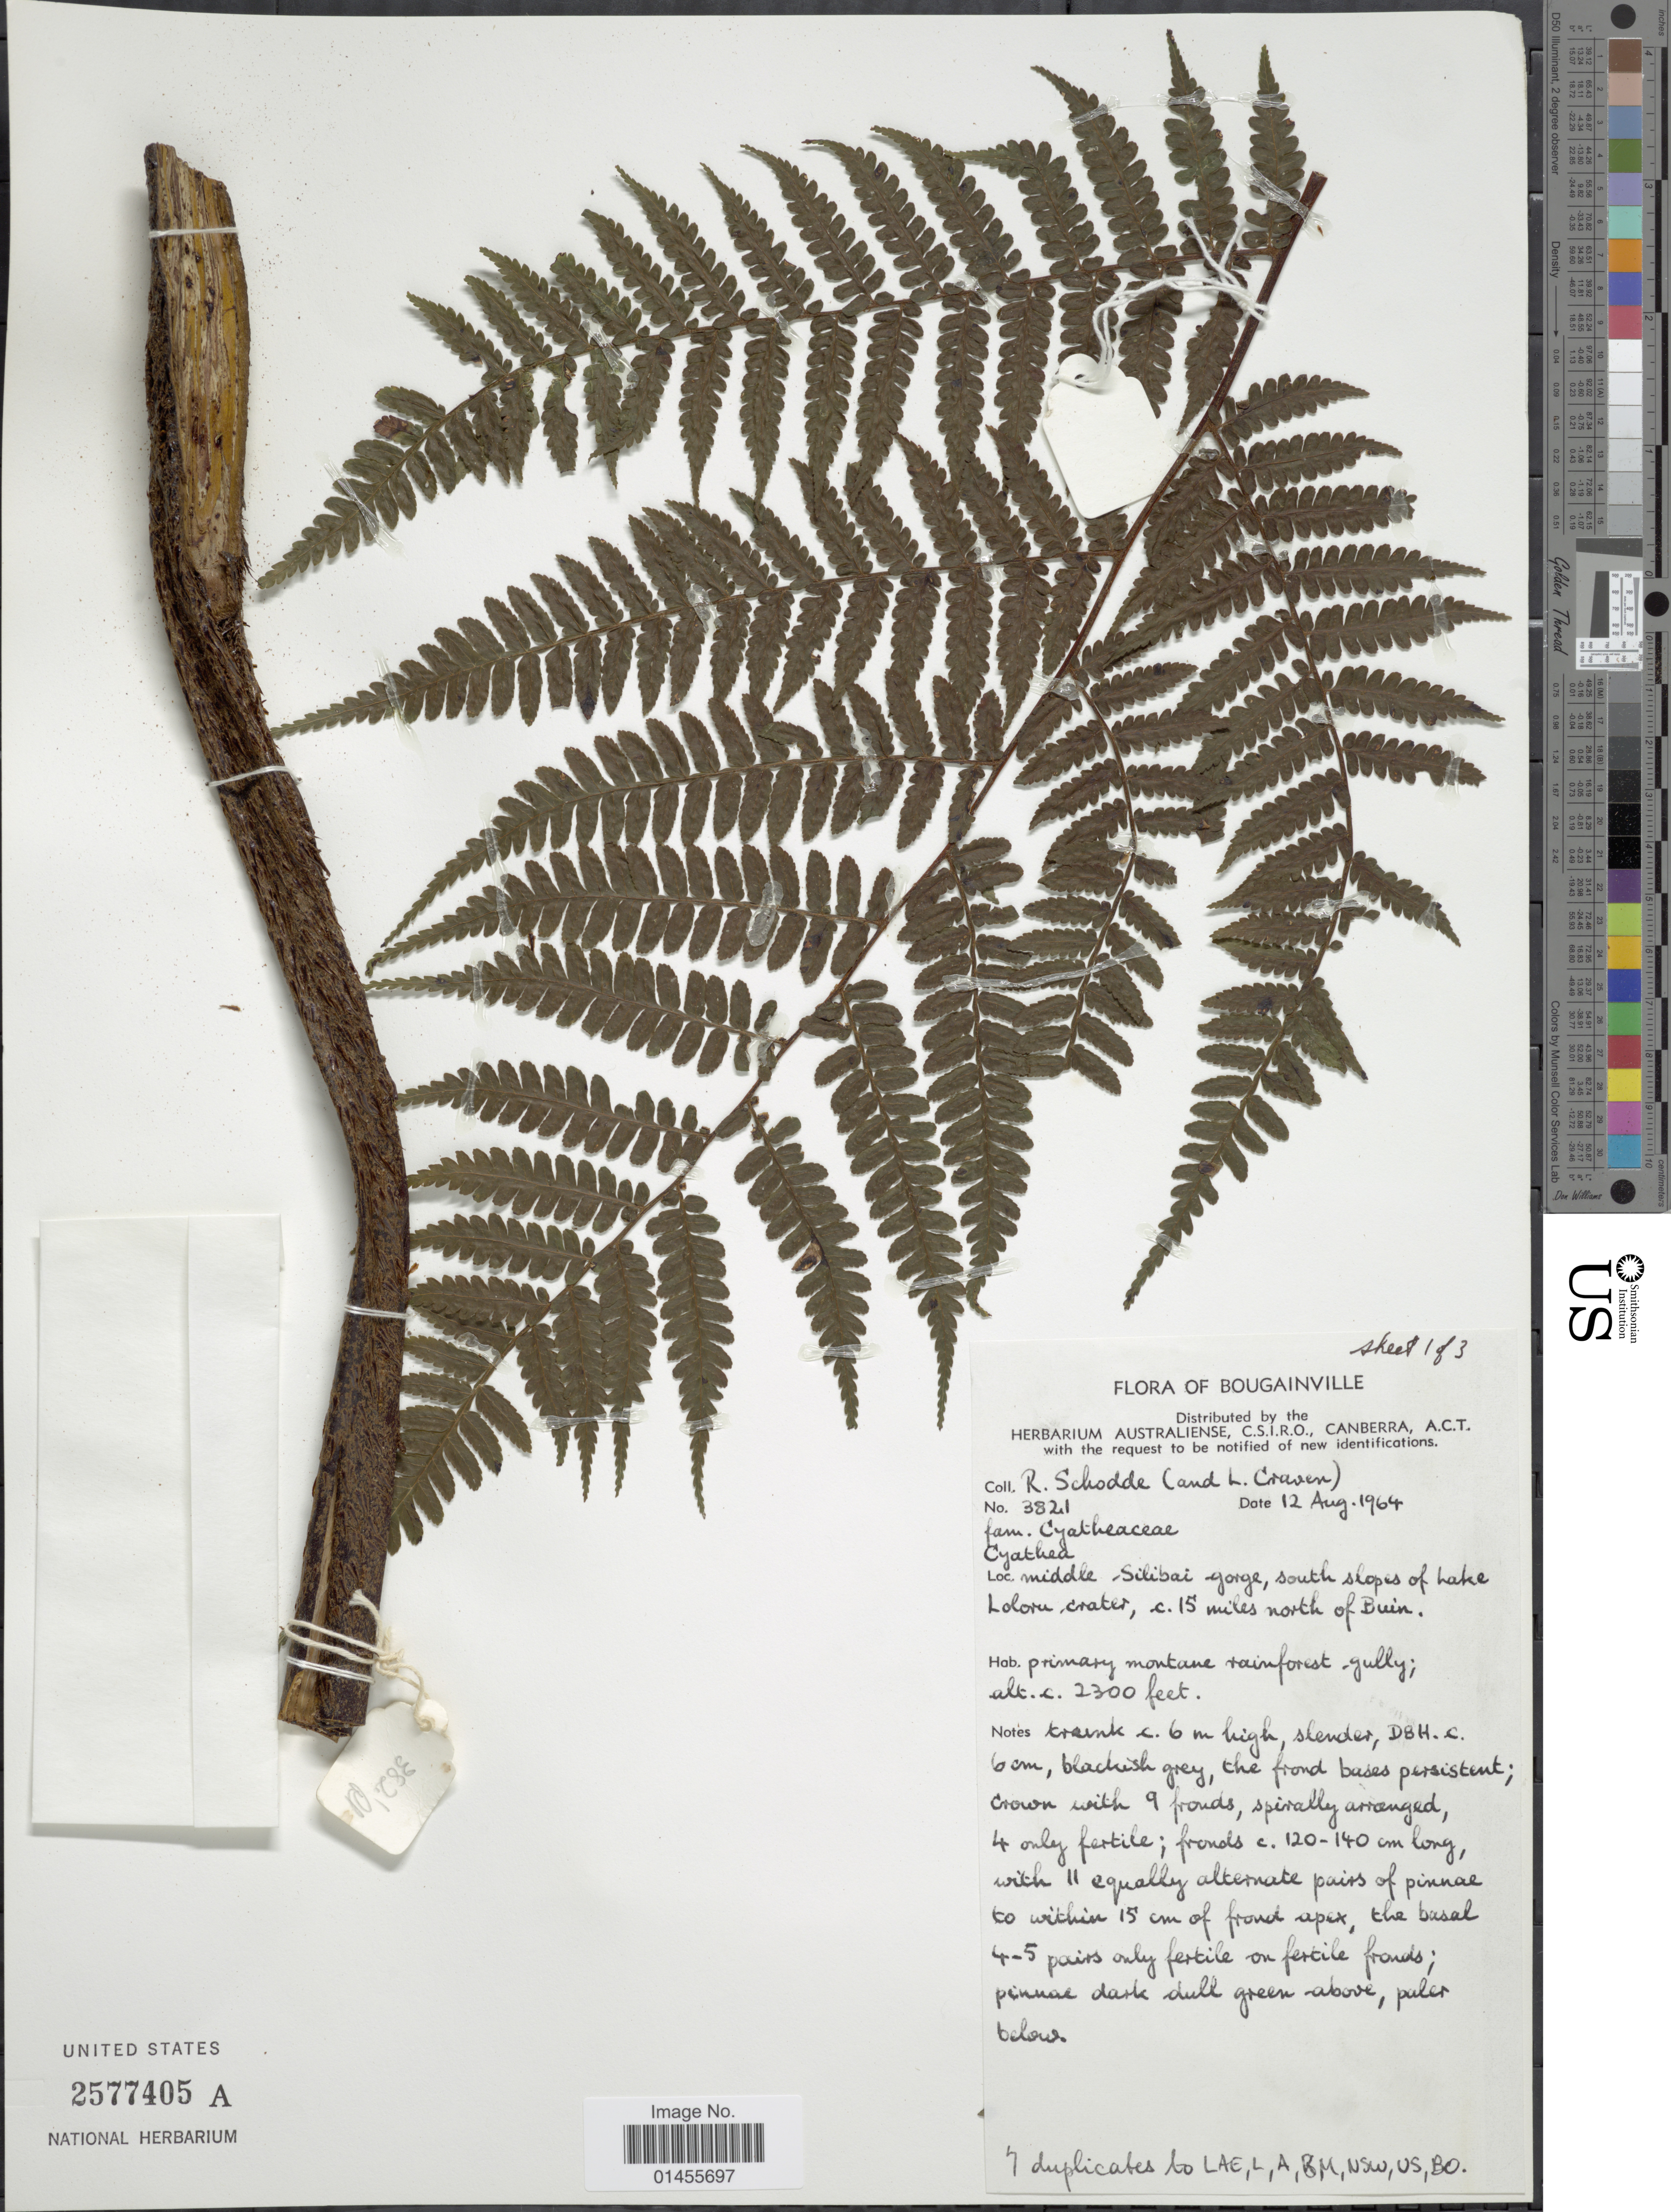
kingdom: Plantae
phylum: Tracheophyta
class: Polypodiopsida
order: Cyatheales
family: Cyatheaceae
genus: Alsophila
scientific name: Alsophila sp.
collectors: R. Schodde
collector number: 3821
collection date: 1964-08-12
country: Papua New Guinea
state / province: Bougainville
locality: Middle Silibai gorge, south slopes of Lkae Lolore crater, 15 miles north of Buin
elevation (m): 701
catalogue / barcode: US 2577405A